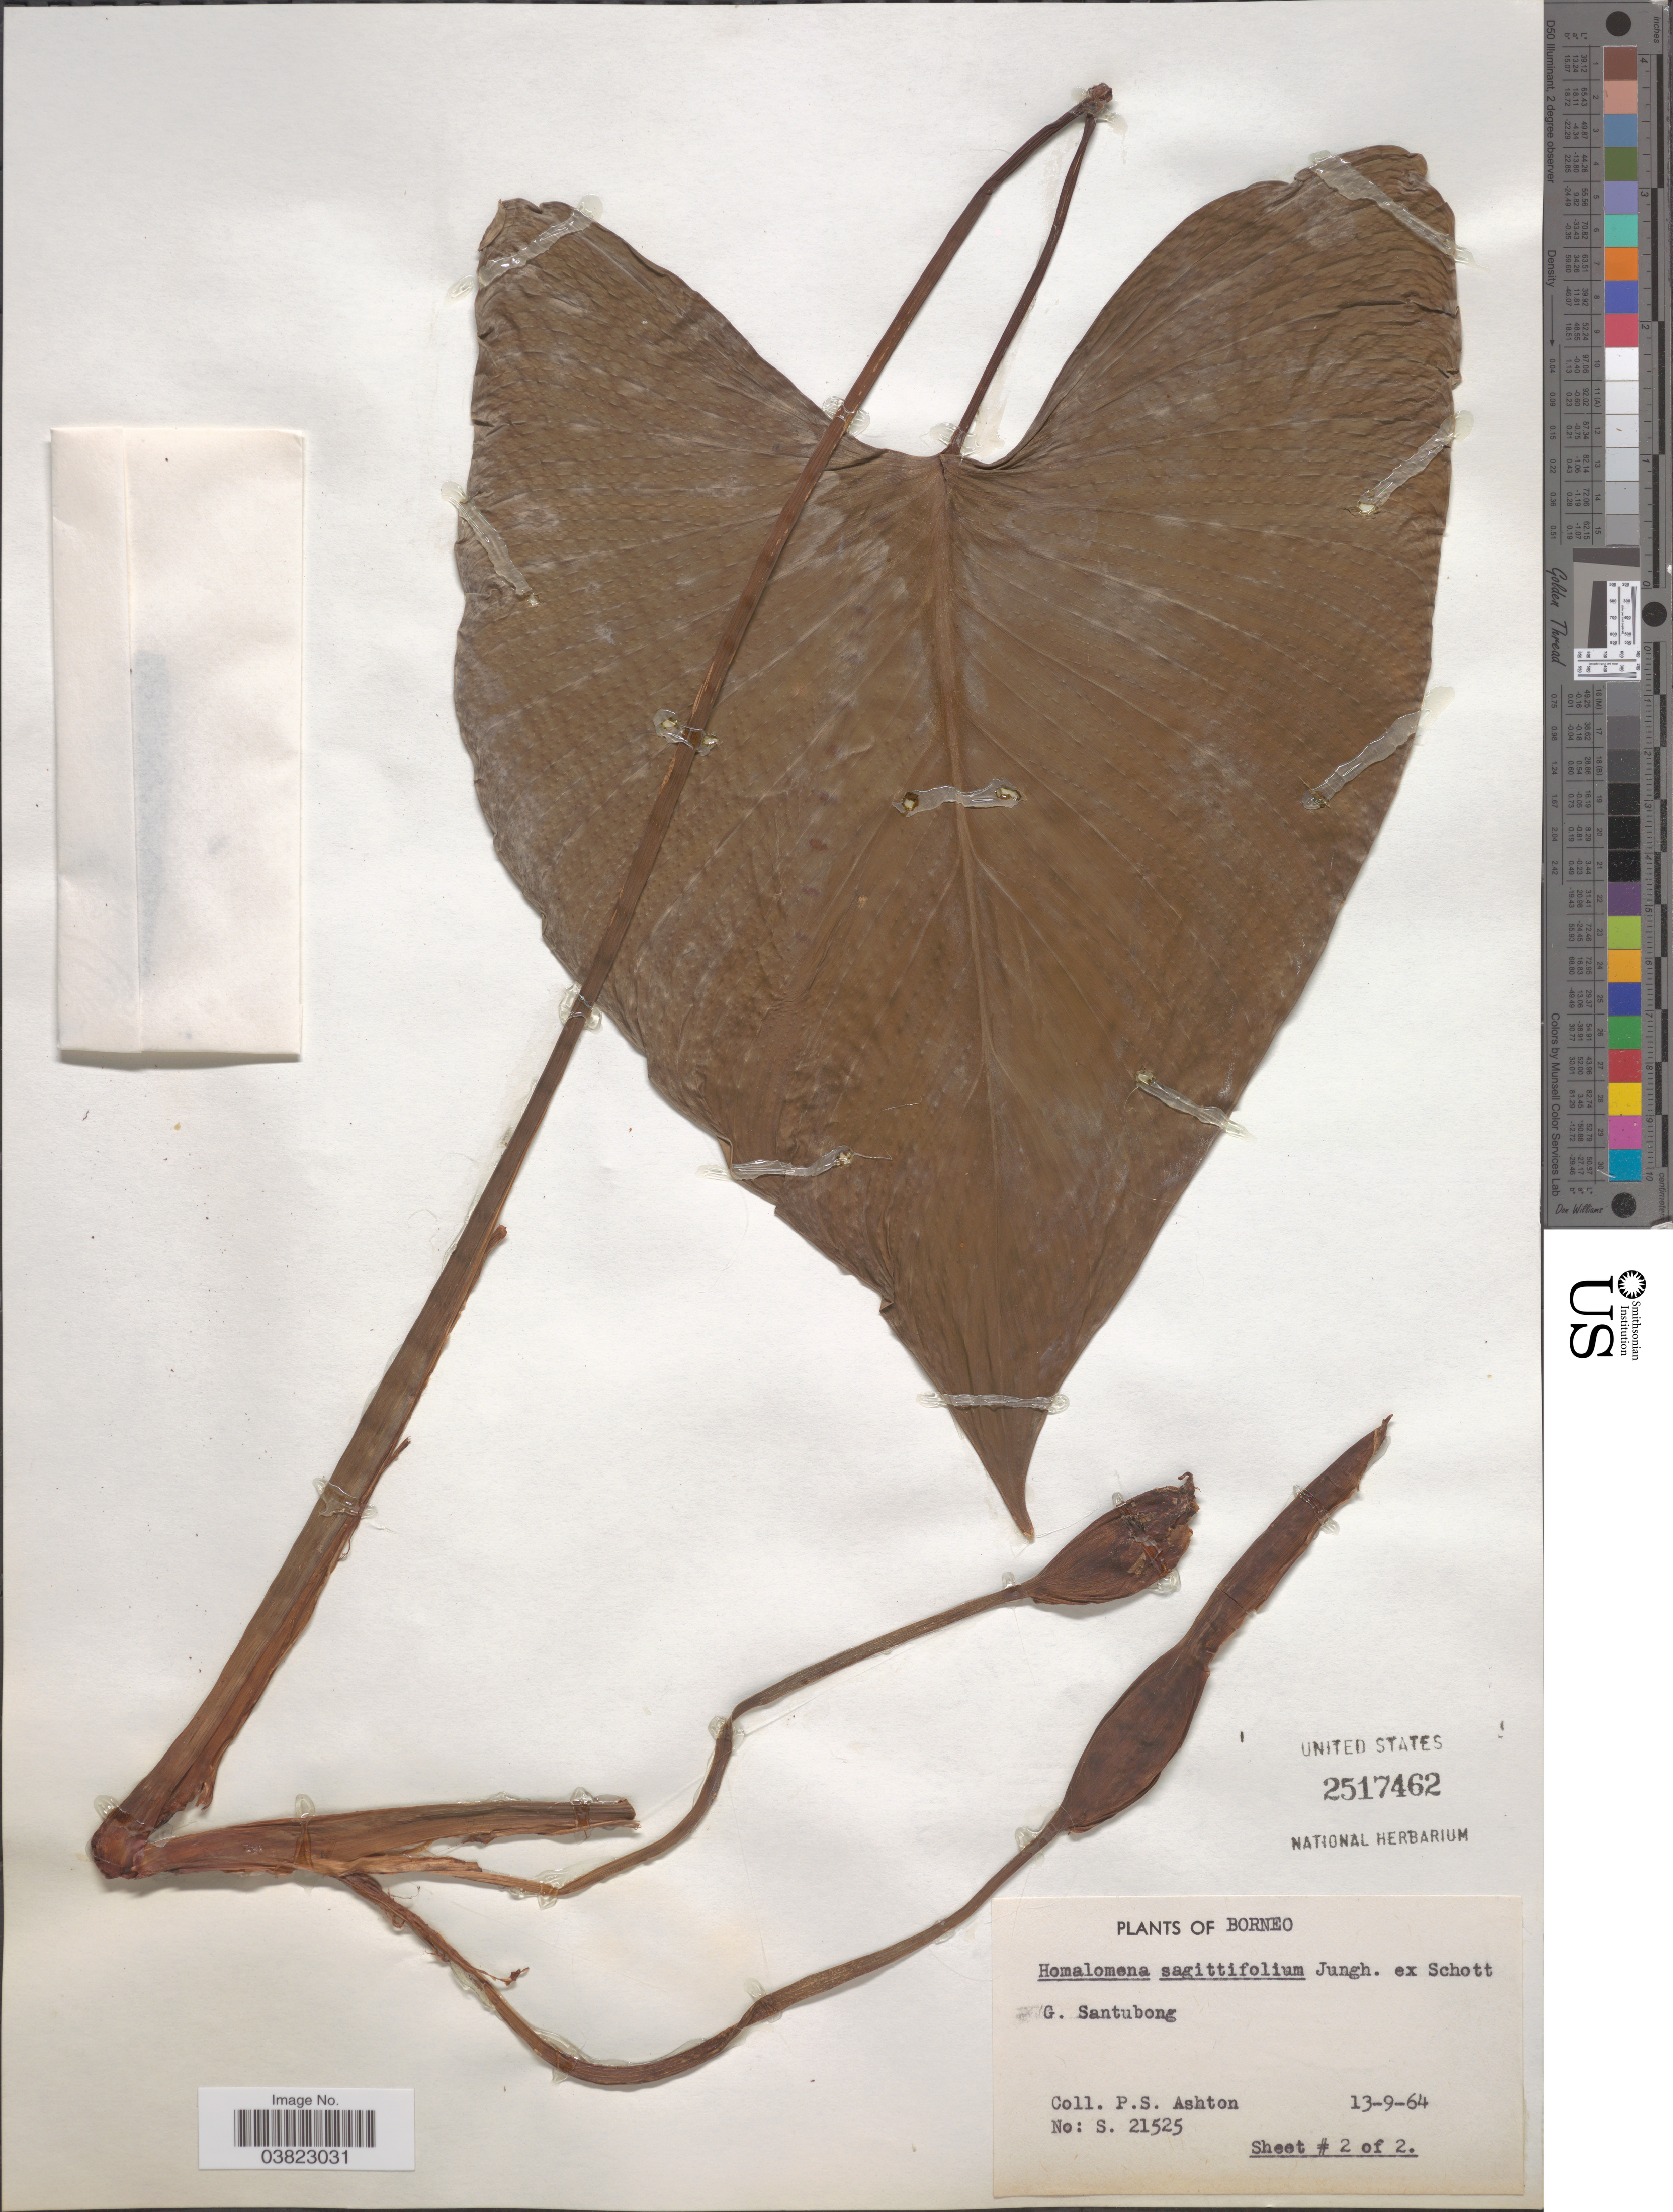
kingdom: Plantae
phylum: Tracheophyta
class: Liliopsida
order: Alismatales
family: Araceae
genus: Homalomena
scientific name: Homalomena sagitifolium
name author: Jungh. ex Schott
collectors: P. S. Ashton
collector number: S.21525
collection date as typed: Transcribed d/m/y: 13/9/64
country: Malaysia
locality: Borneo. G. Santubong.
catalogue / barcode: US 2517462